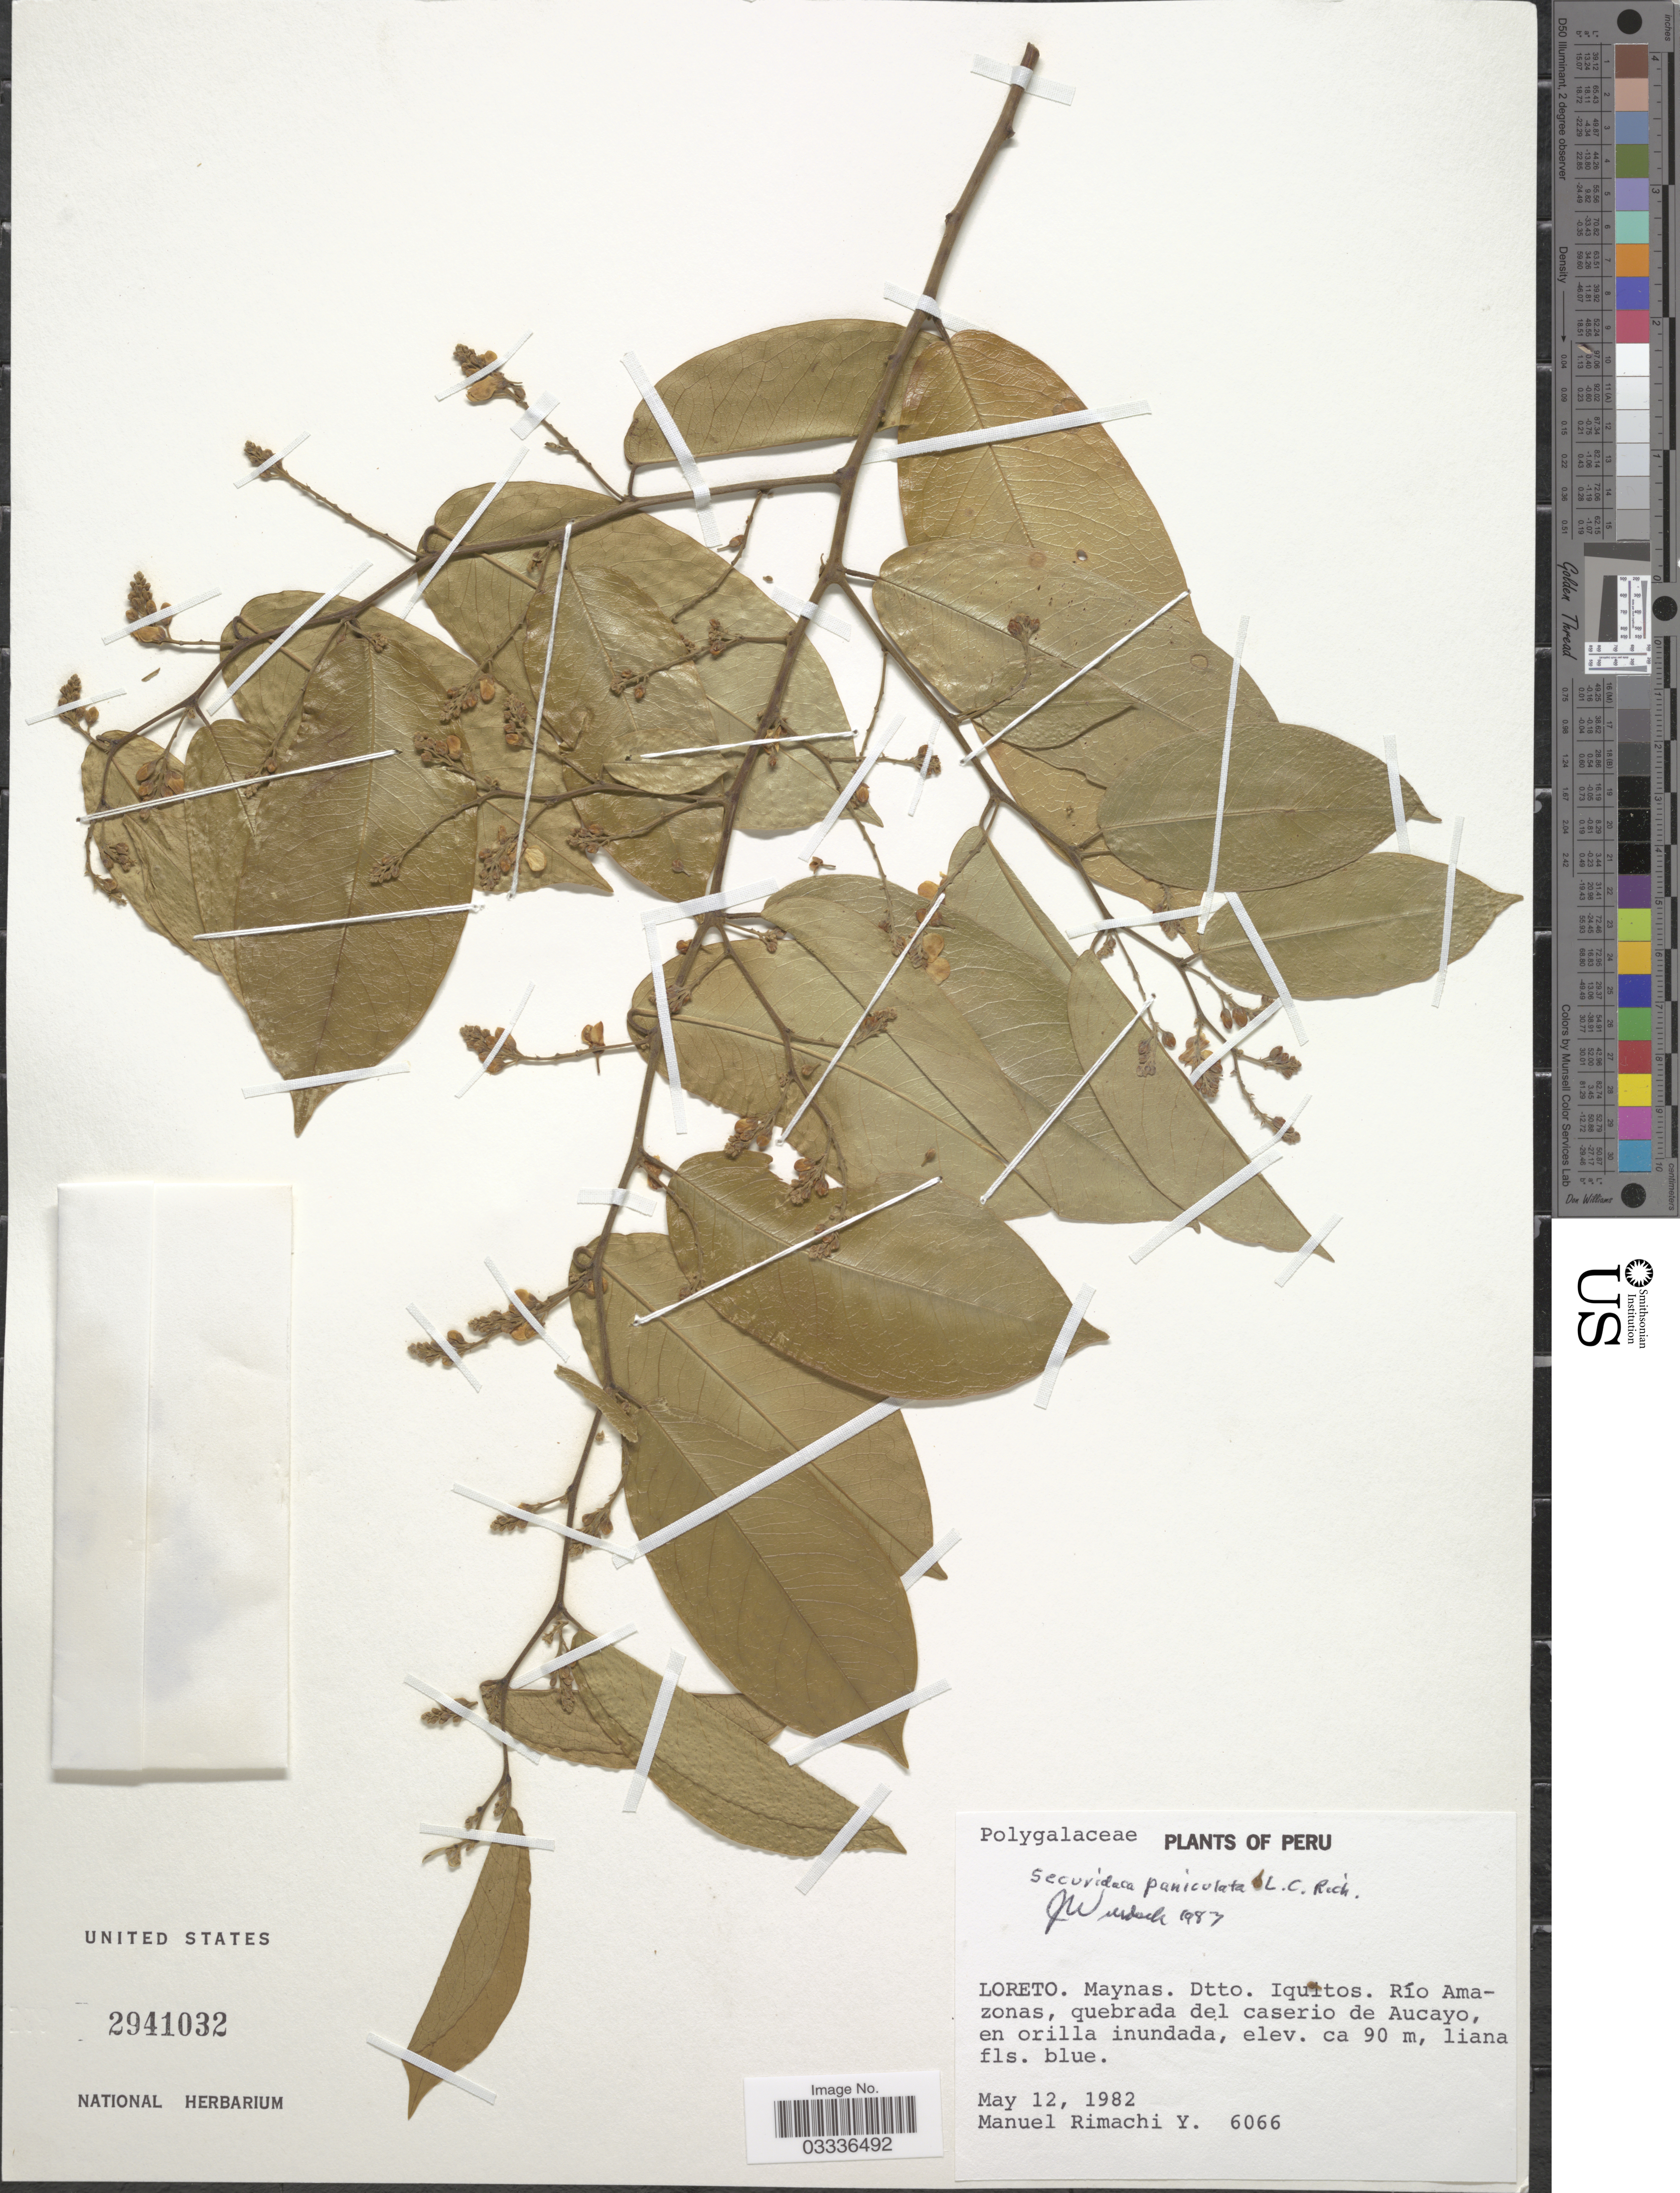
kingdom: Plantae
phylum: Tracheophyta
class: Magnoliopsida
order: Fabales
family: Polygalaceae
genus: Securidaca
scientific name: Securidaca paniculata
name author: Rich.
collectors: M. Rimachi Y.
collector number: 6066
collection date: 1982-05-12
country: Peru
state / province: Loreto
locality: Maynas. Dtto. Iquitos. Río Amazonas, quebrada del caserio de Aucayo.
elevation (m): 90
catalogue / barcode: US 2941032